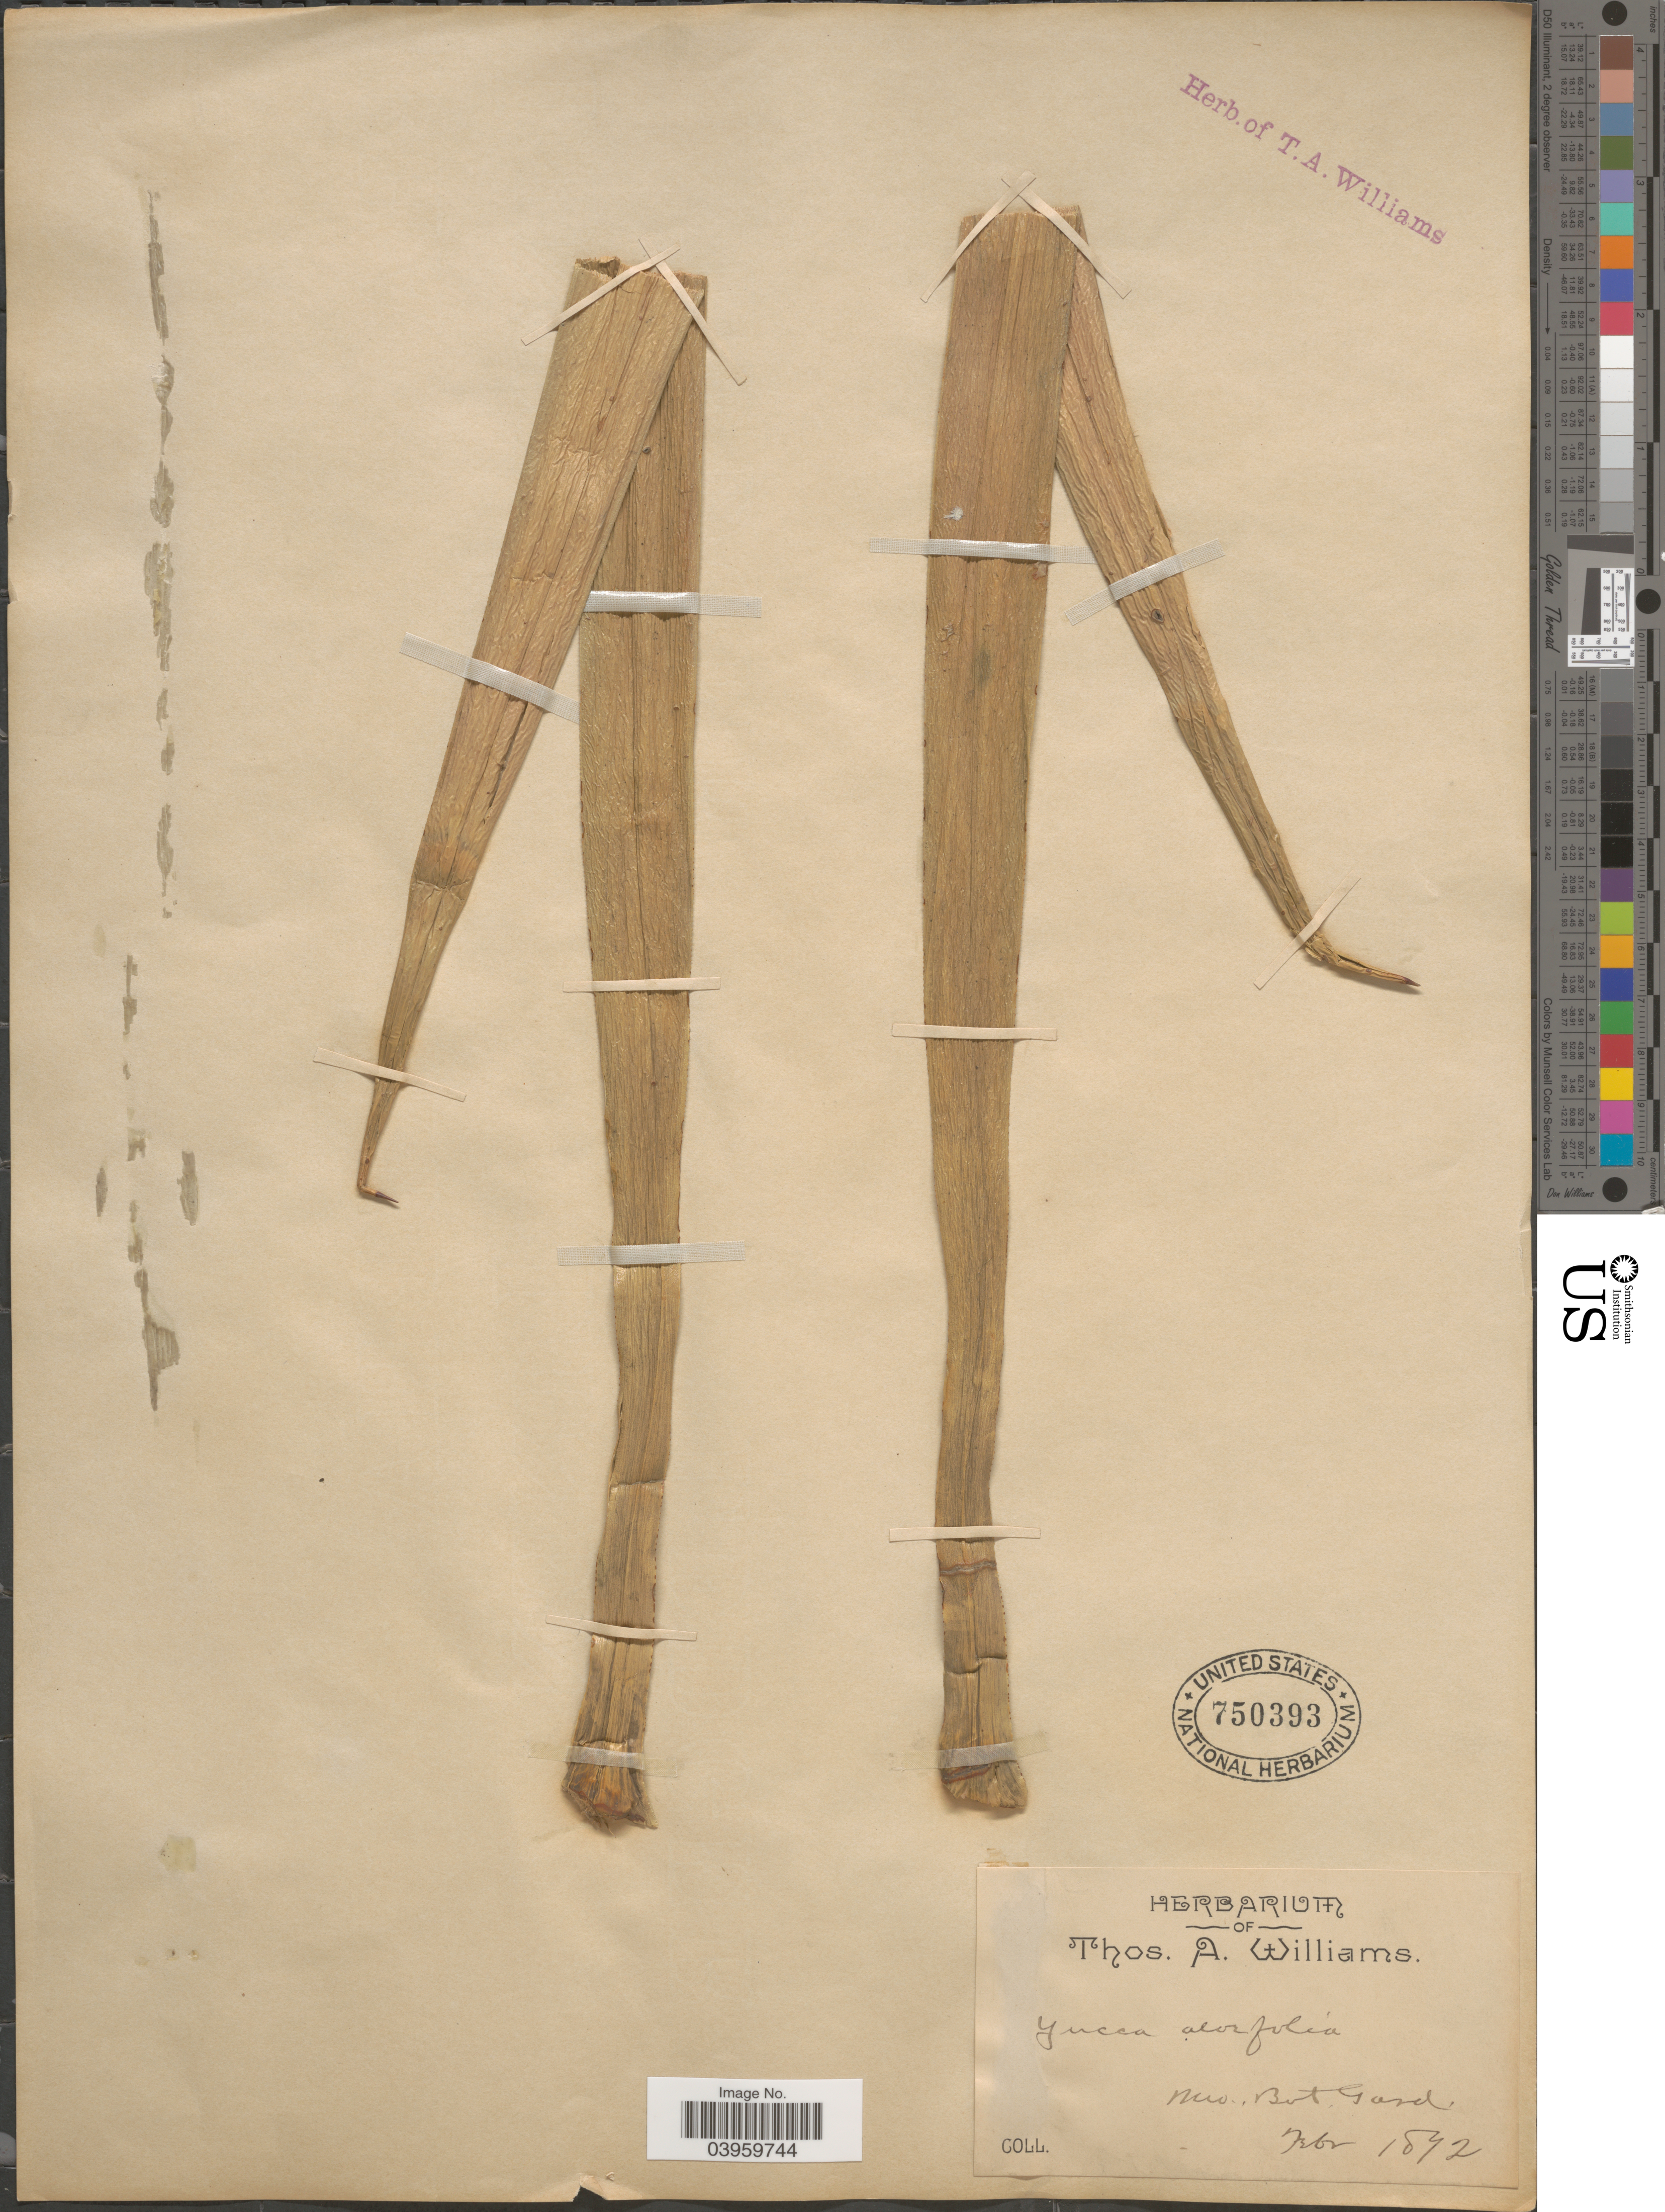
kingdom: Plantae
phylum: Tracheophyta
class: Liliopsida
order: Asparagales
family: Asparagaceae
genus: Yucca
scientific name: Yucca aloifolia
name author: L.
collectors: ex herb. Thos. A. Williams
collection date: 1892-02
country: United States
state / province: Missouri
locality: Mo. Bot. Gard.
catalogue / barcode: US 750393